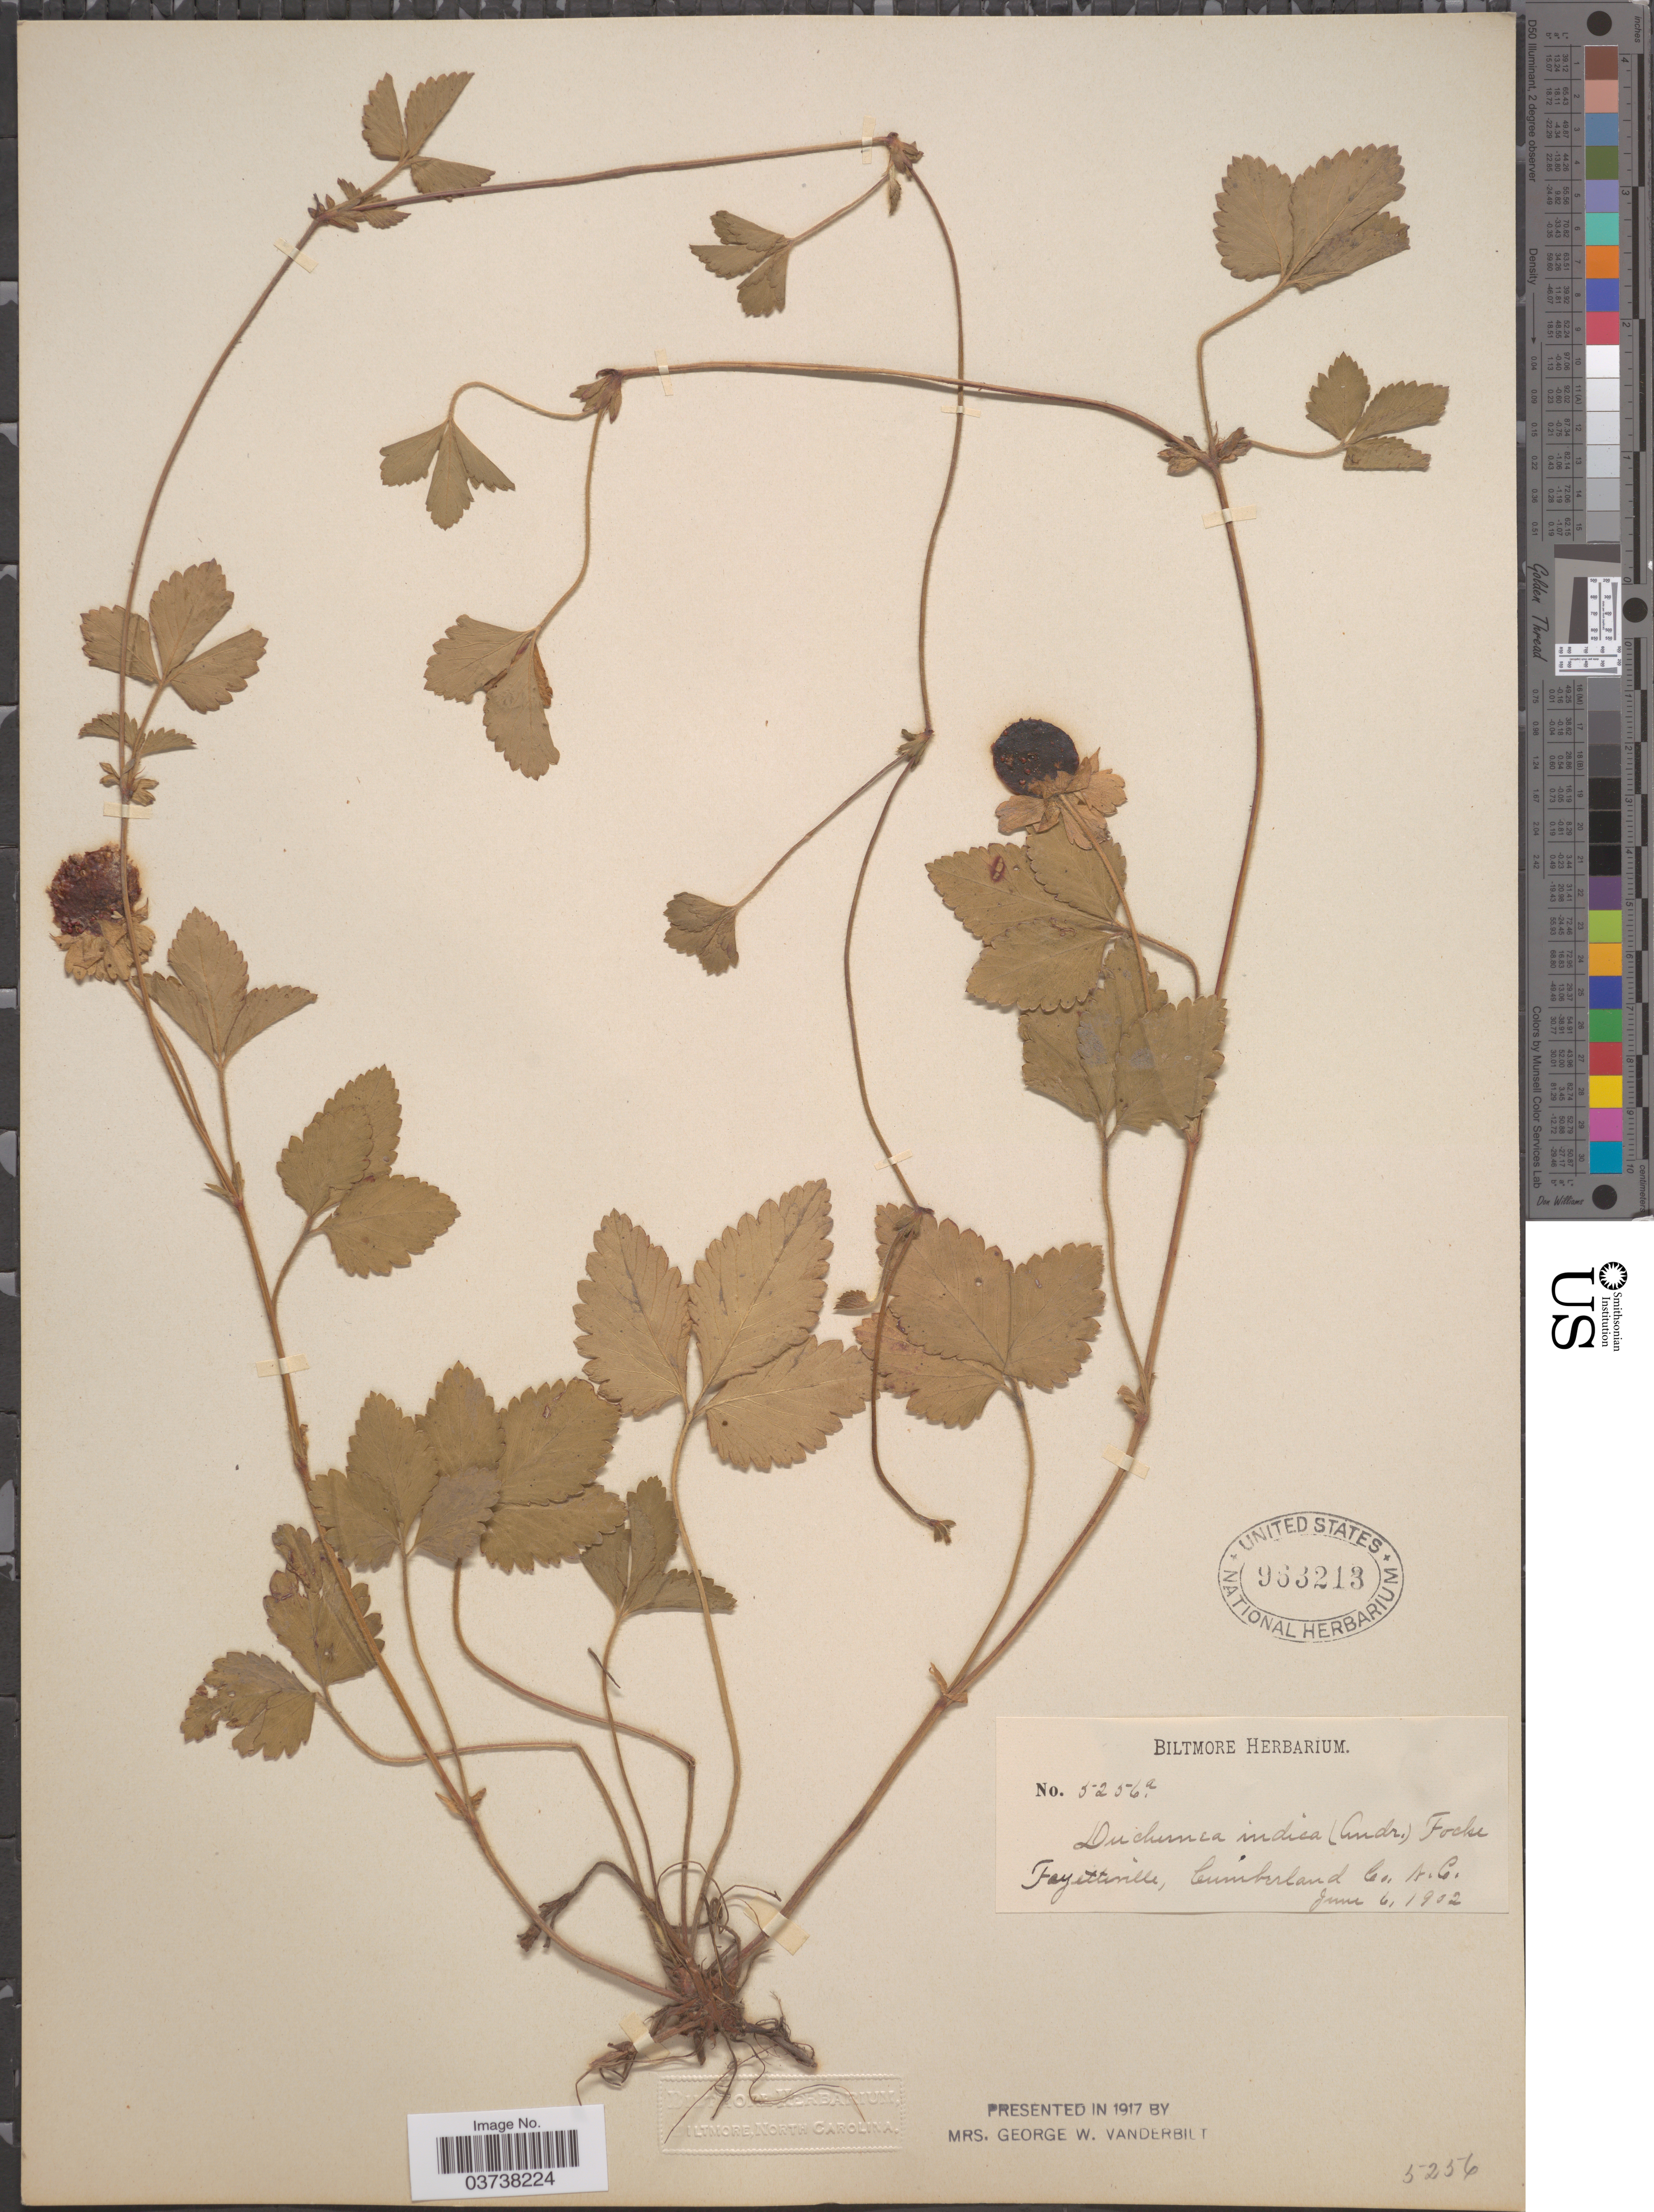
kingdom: Plantae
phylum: Tracheophyta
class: Magnoliopsida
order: Rosales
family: Rosaceae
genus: Potentilla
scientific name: Potentilla indica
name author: (Andrews) Th. Wolf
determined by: Strong, Mark T., (BOT), Smithsonian Institution - National Museum of Natural History (UNITED STATES)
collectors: ex herb. Biltmore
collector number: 5256a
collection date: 1902-06-06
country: United States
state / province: North Carolina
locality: Fayetteville, Cumberland Co.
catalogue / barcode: US 963213